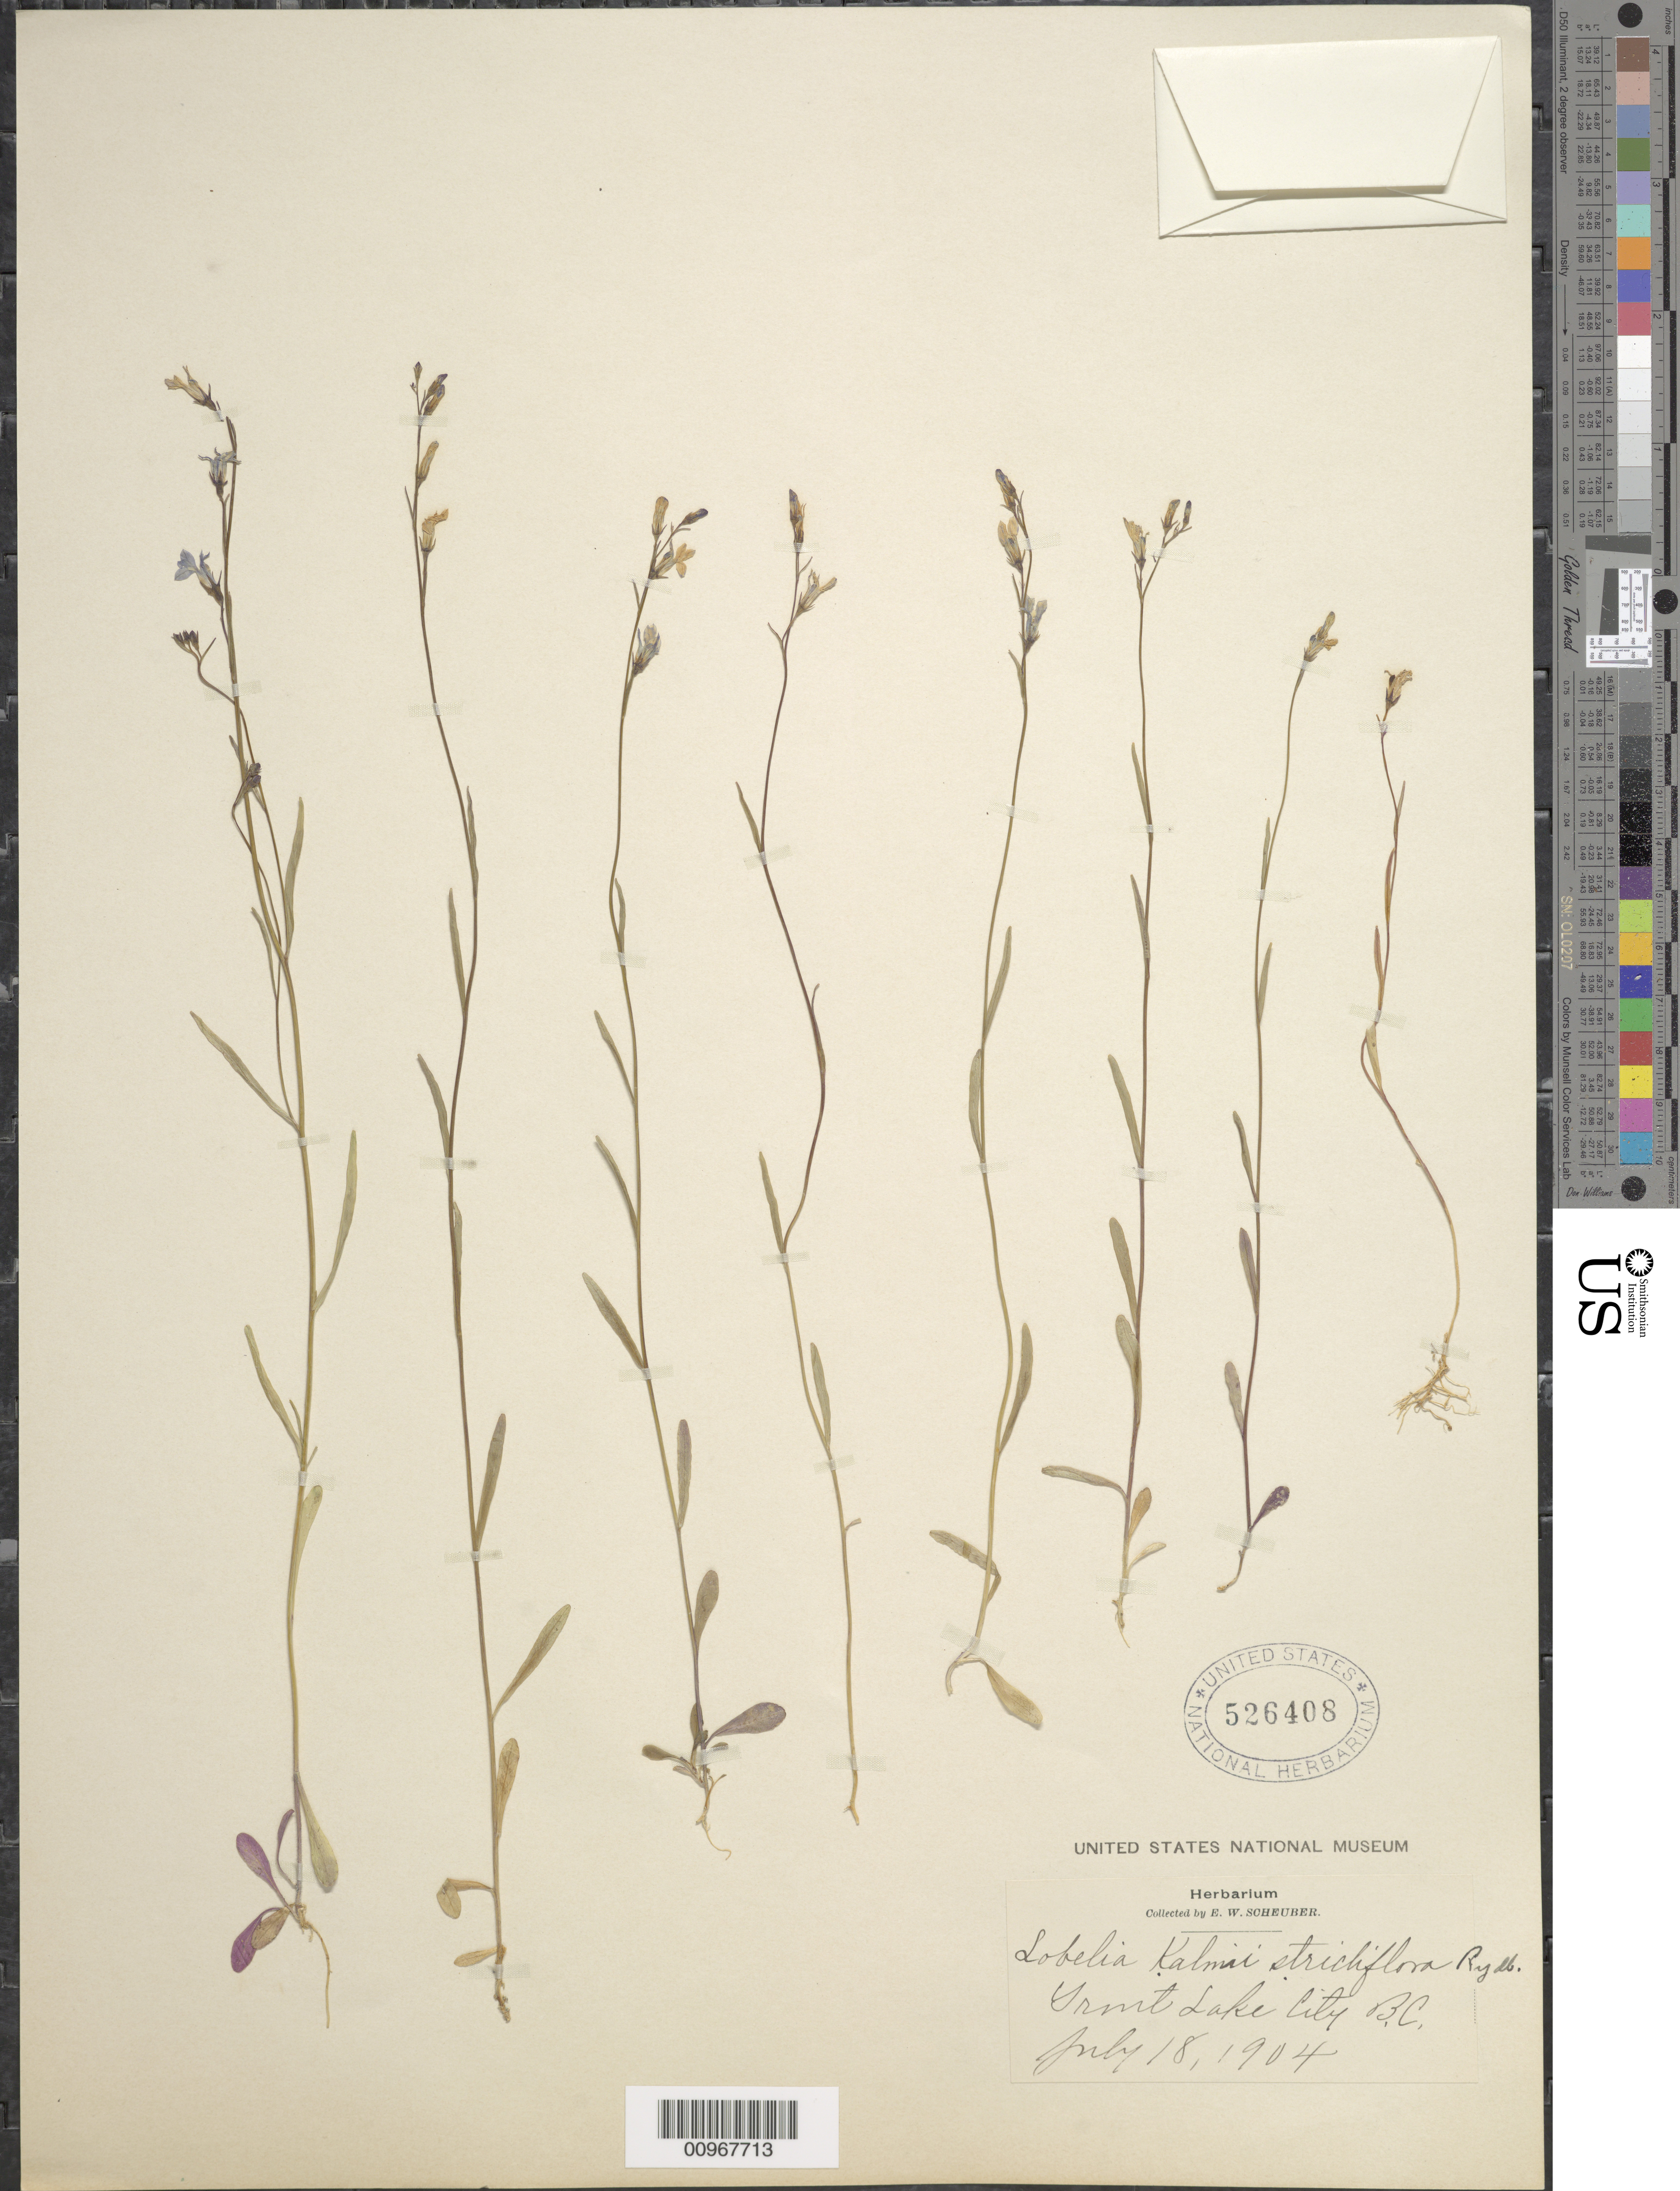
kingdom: Plantae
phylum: Tracheophyta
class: Magnoliopsida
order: Asterales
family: Campanulaceae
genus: Lobelia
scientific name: Lobelia kalmii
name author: L.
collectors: E. Scheuber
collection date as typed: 18 Jul 1904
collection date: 1904-07-18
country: Canada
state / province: British Columbia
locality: Trout Lake City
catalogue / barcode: US 526408